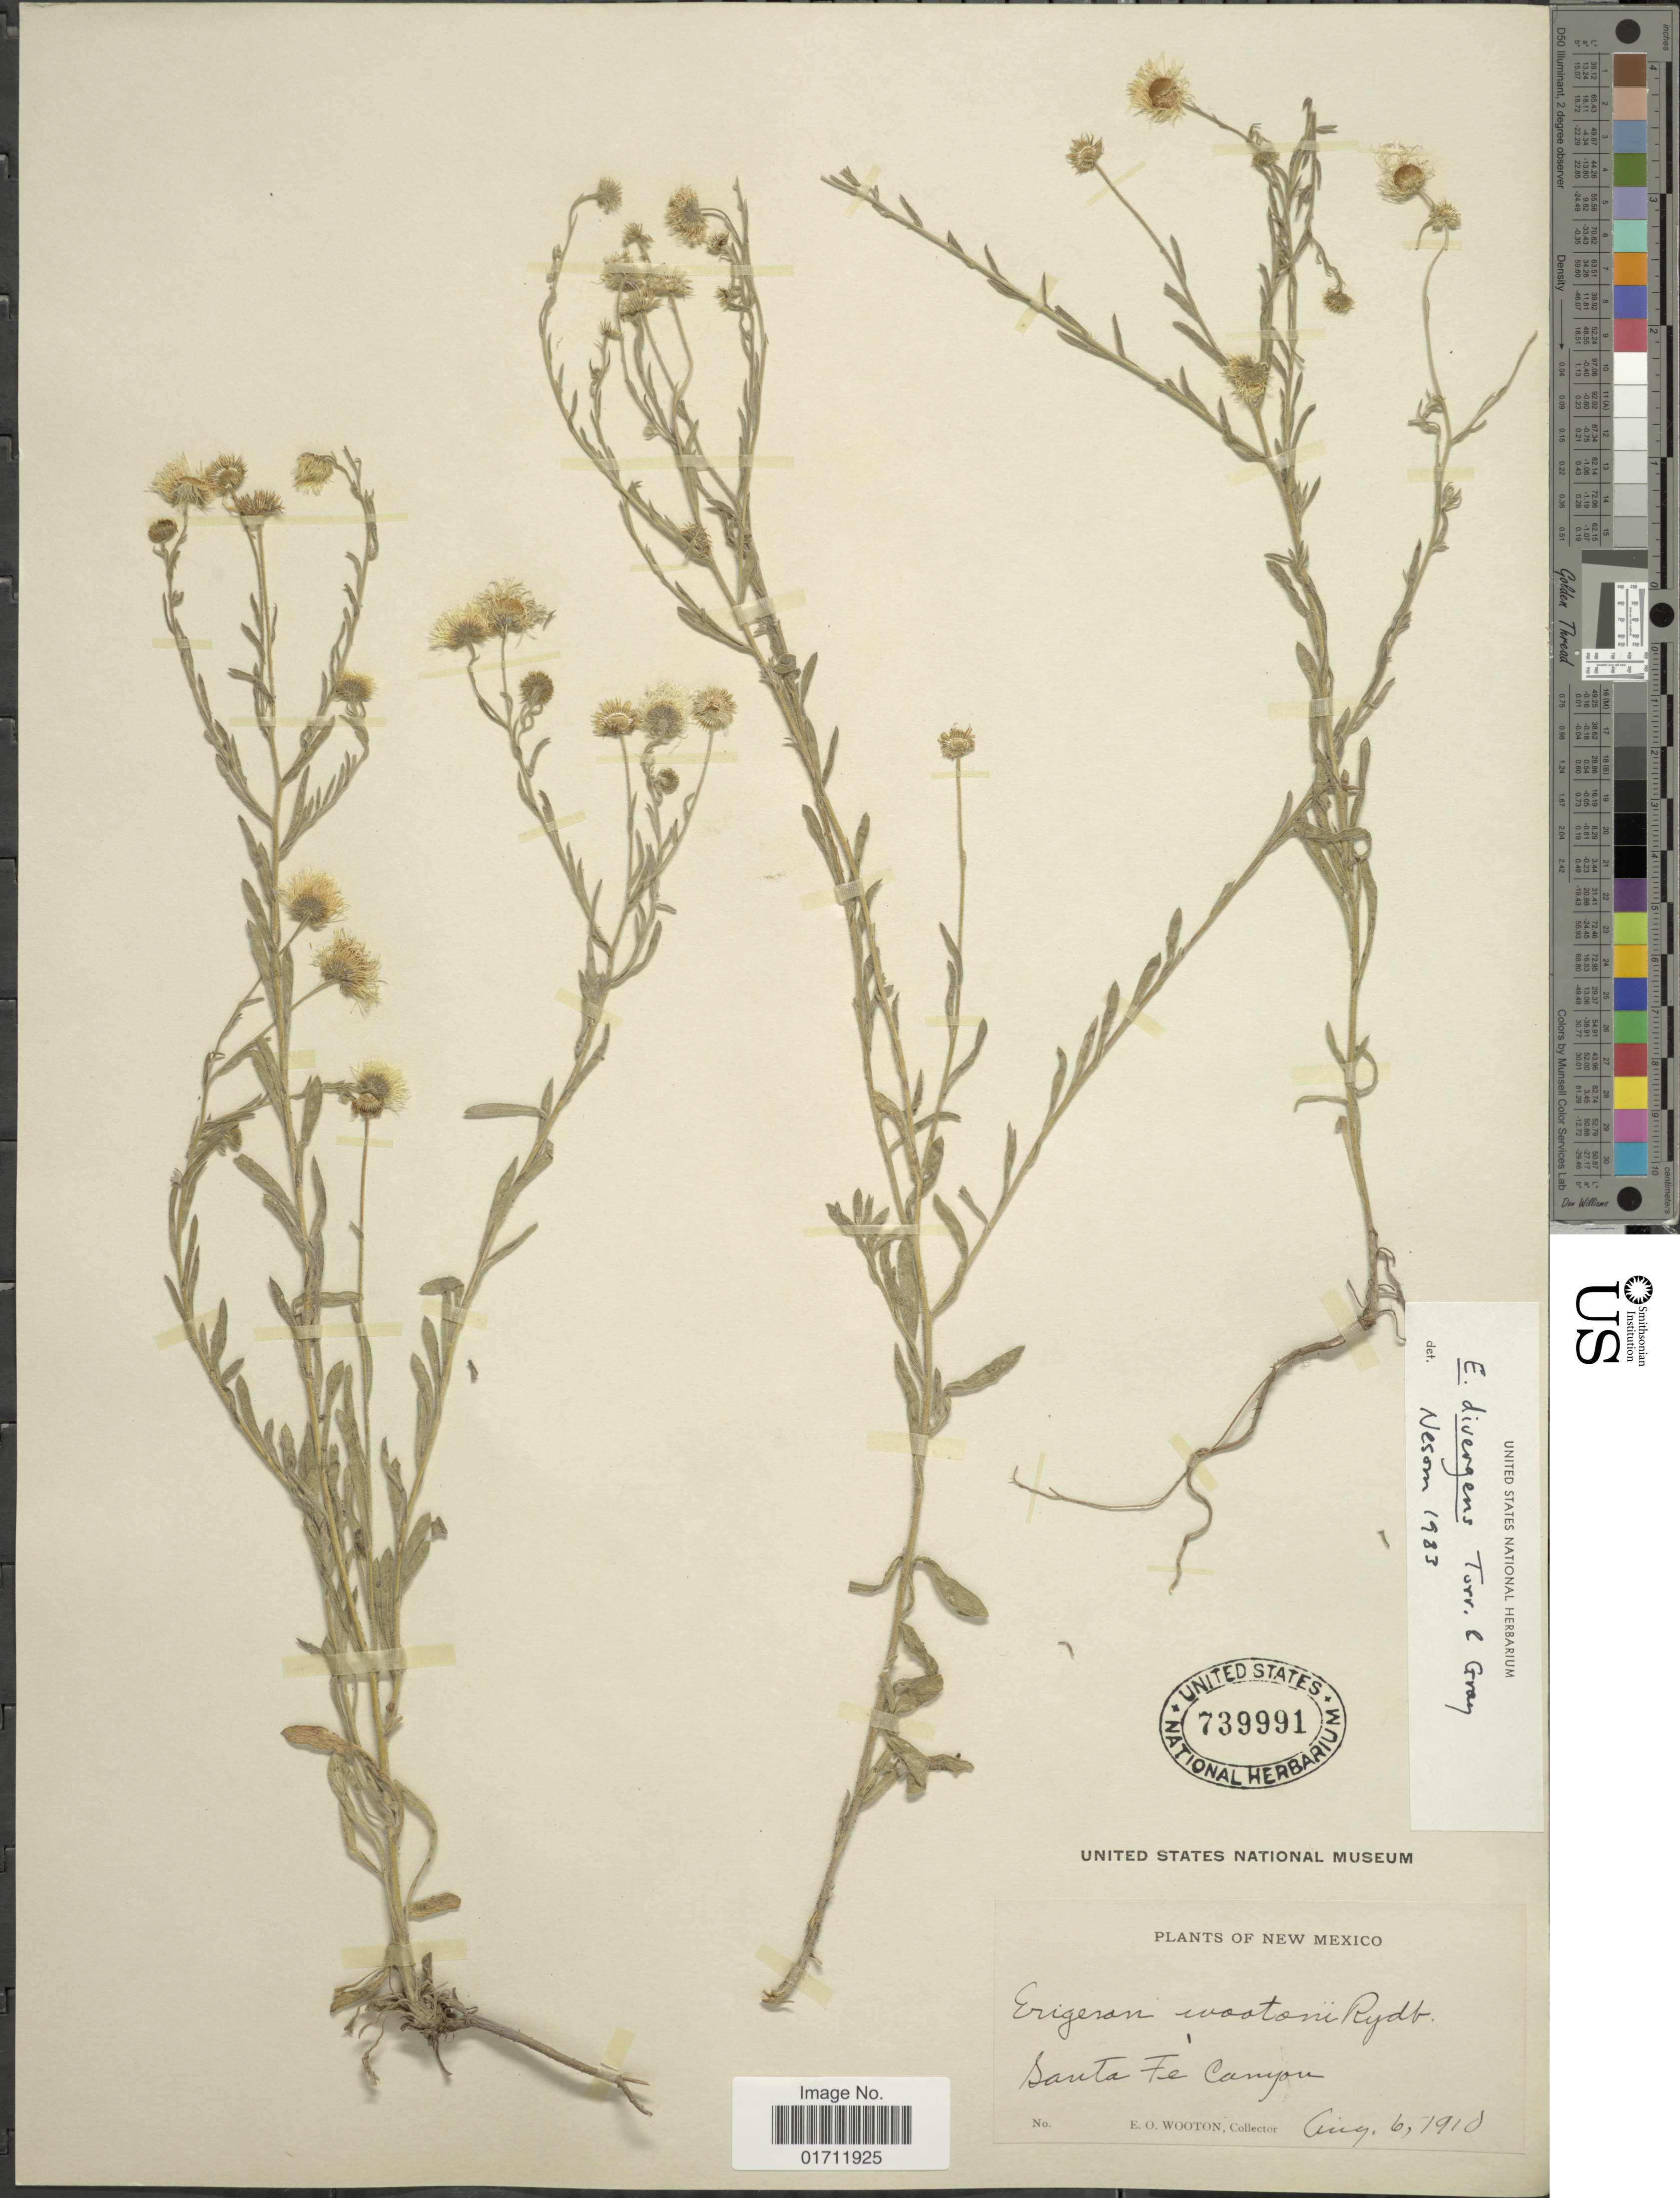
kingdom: Plantae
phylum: Tracheophyta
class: Magnoliopsida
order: Asterales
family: Asteraceae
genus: Erigeron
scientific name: Erigeron divergens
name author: Torr. & A. Gray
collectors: E. O. Wooton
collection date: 1910-08-06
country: United States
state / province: New Mexico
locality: Santa Fe Canyon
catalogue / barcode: US 739991